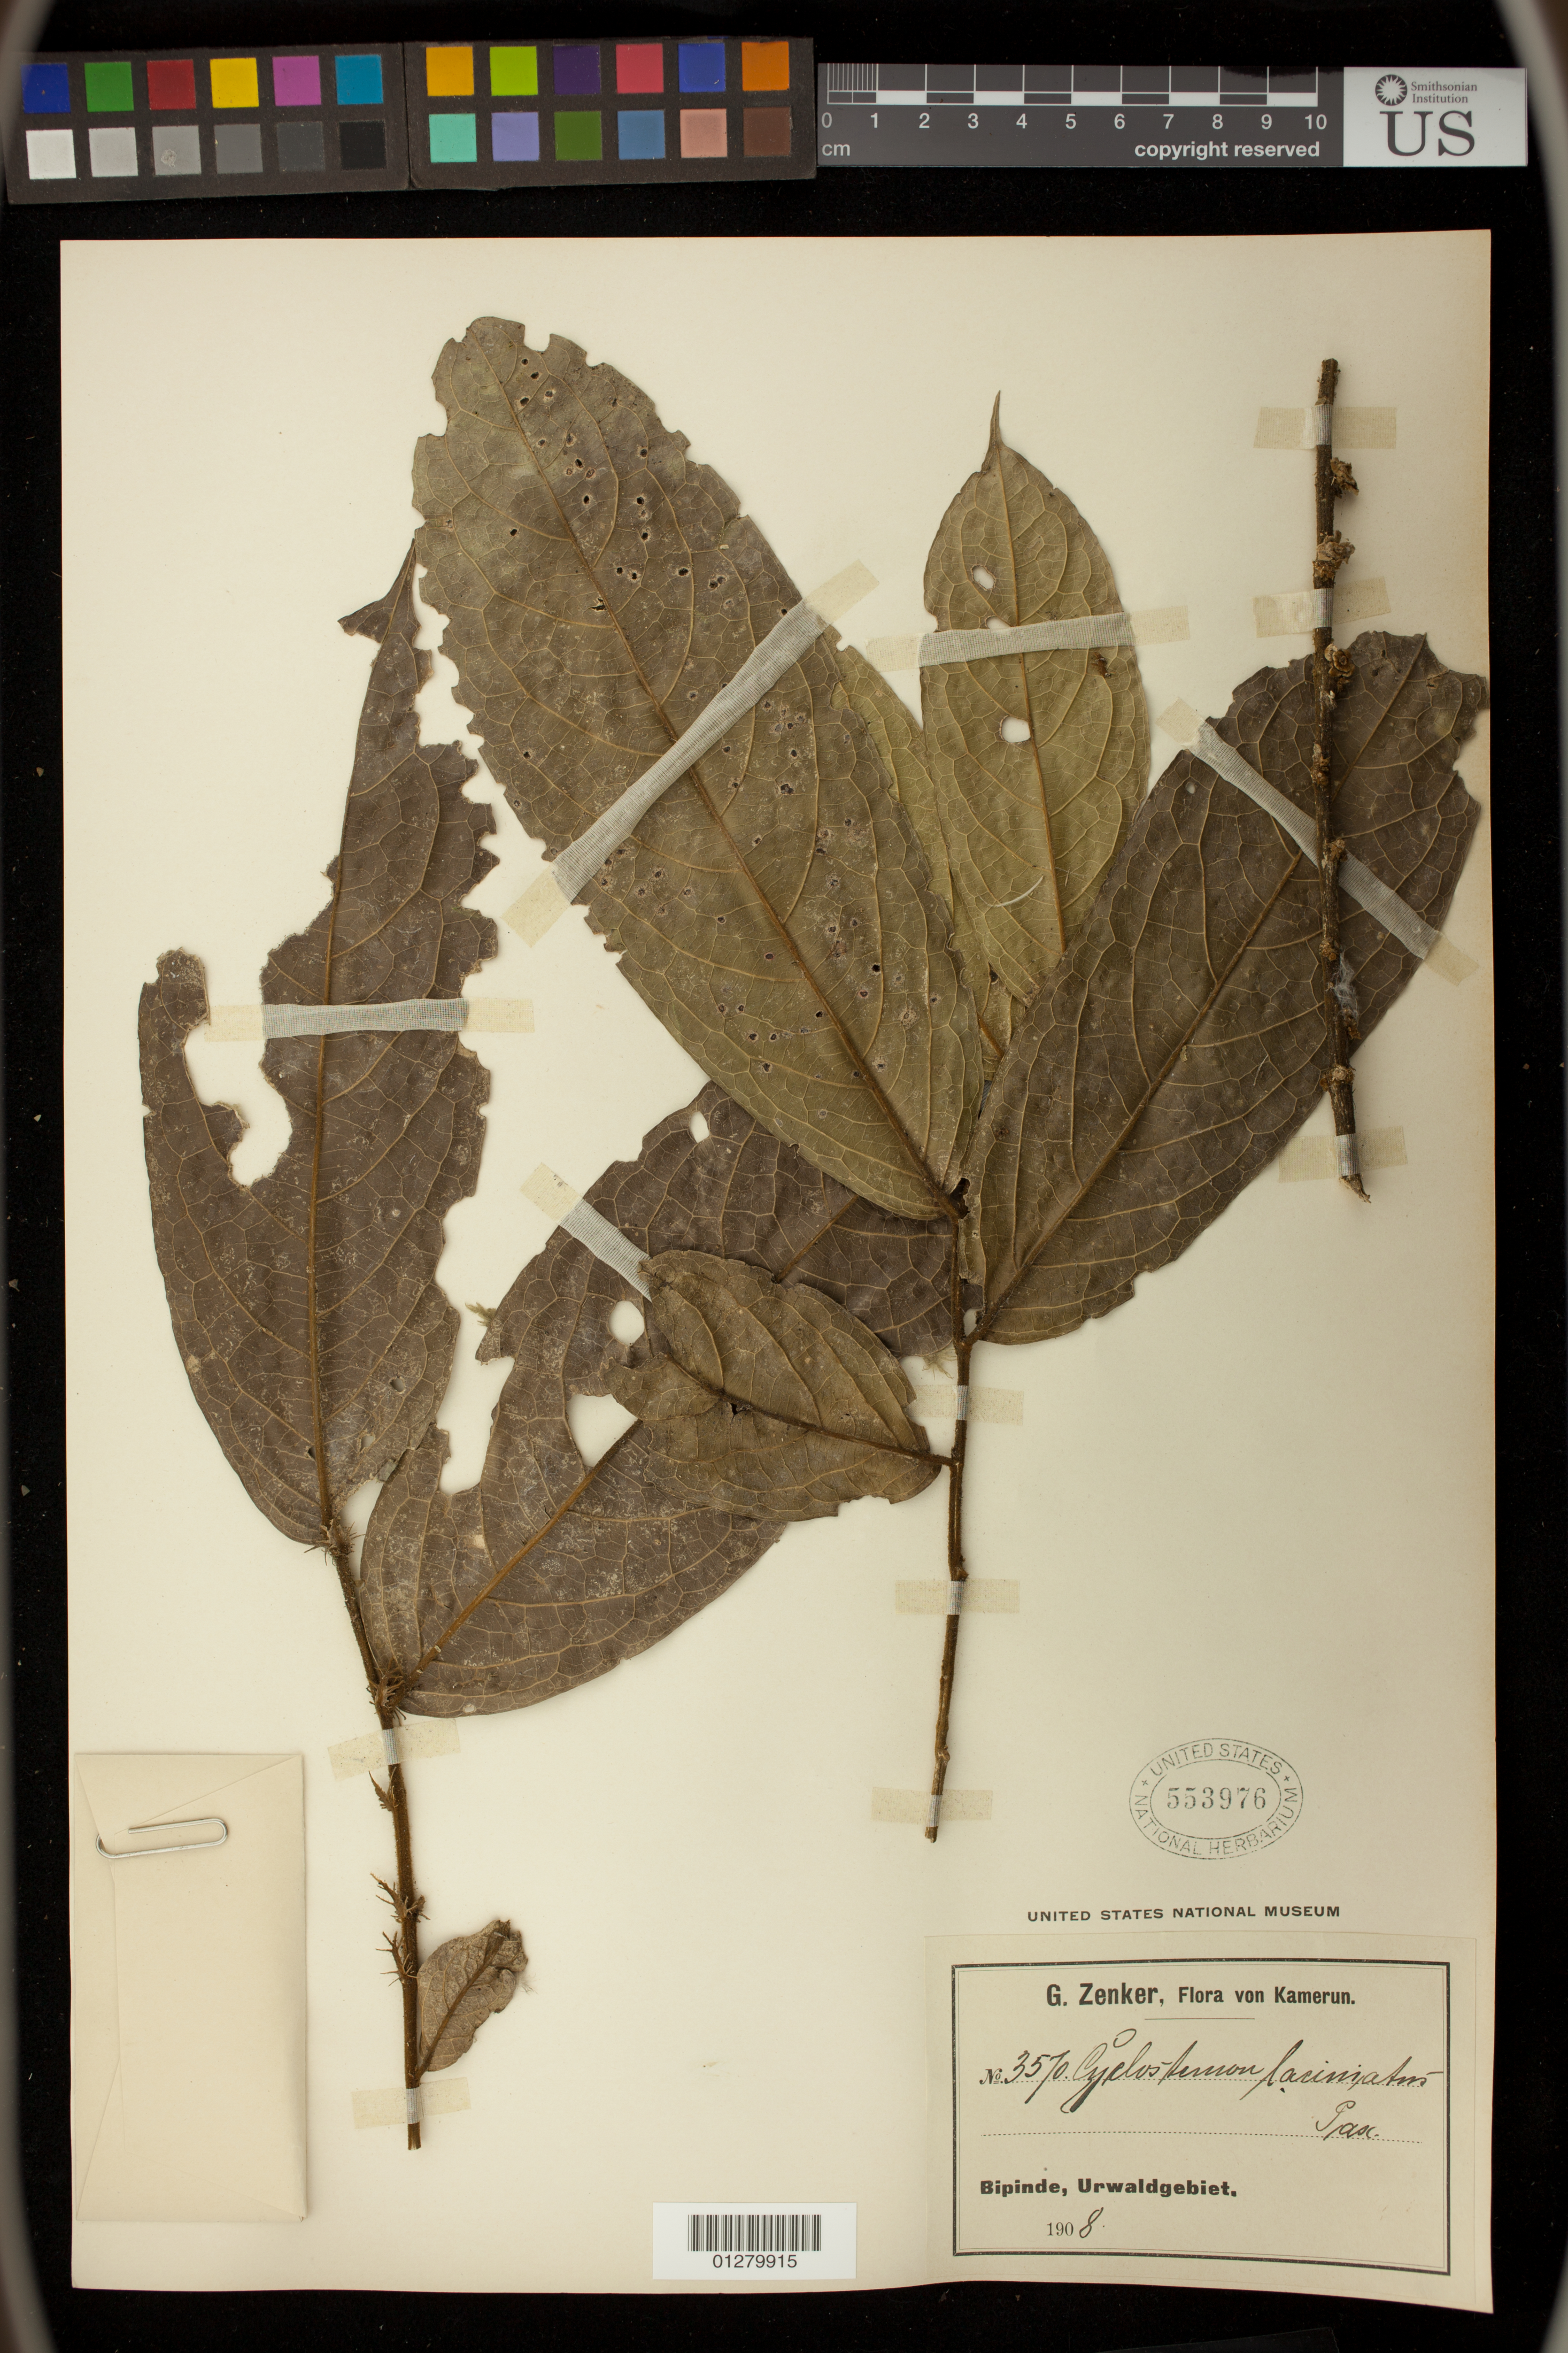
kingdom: Plantae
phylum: Tracheophyta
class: Magnoliopsida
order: Malpighiales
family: Putranjivaceae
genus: Drypetes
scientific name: Drypetes laciniata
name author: (Pax) Hutch.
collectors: G. A. Zenker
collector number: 3570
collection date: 1908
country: Cameroon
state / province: Sud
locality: Bipinde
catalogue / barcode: US 553976